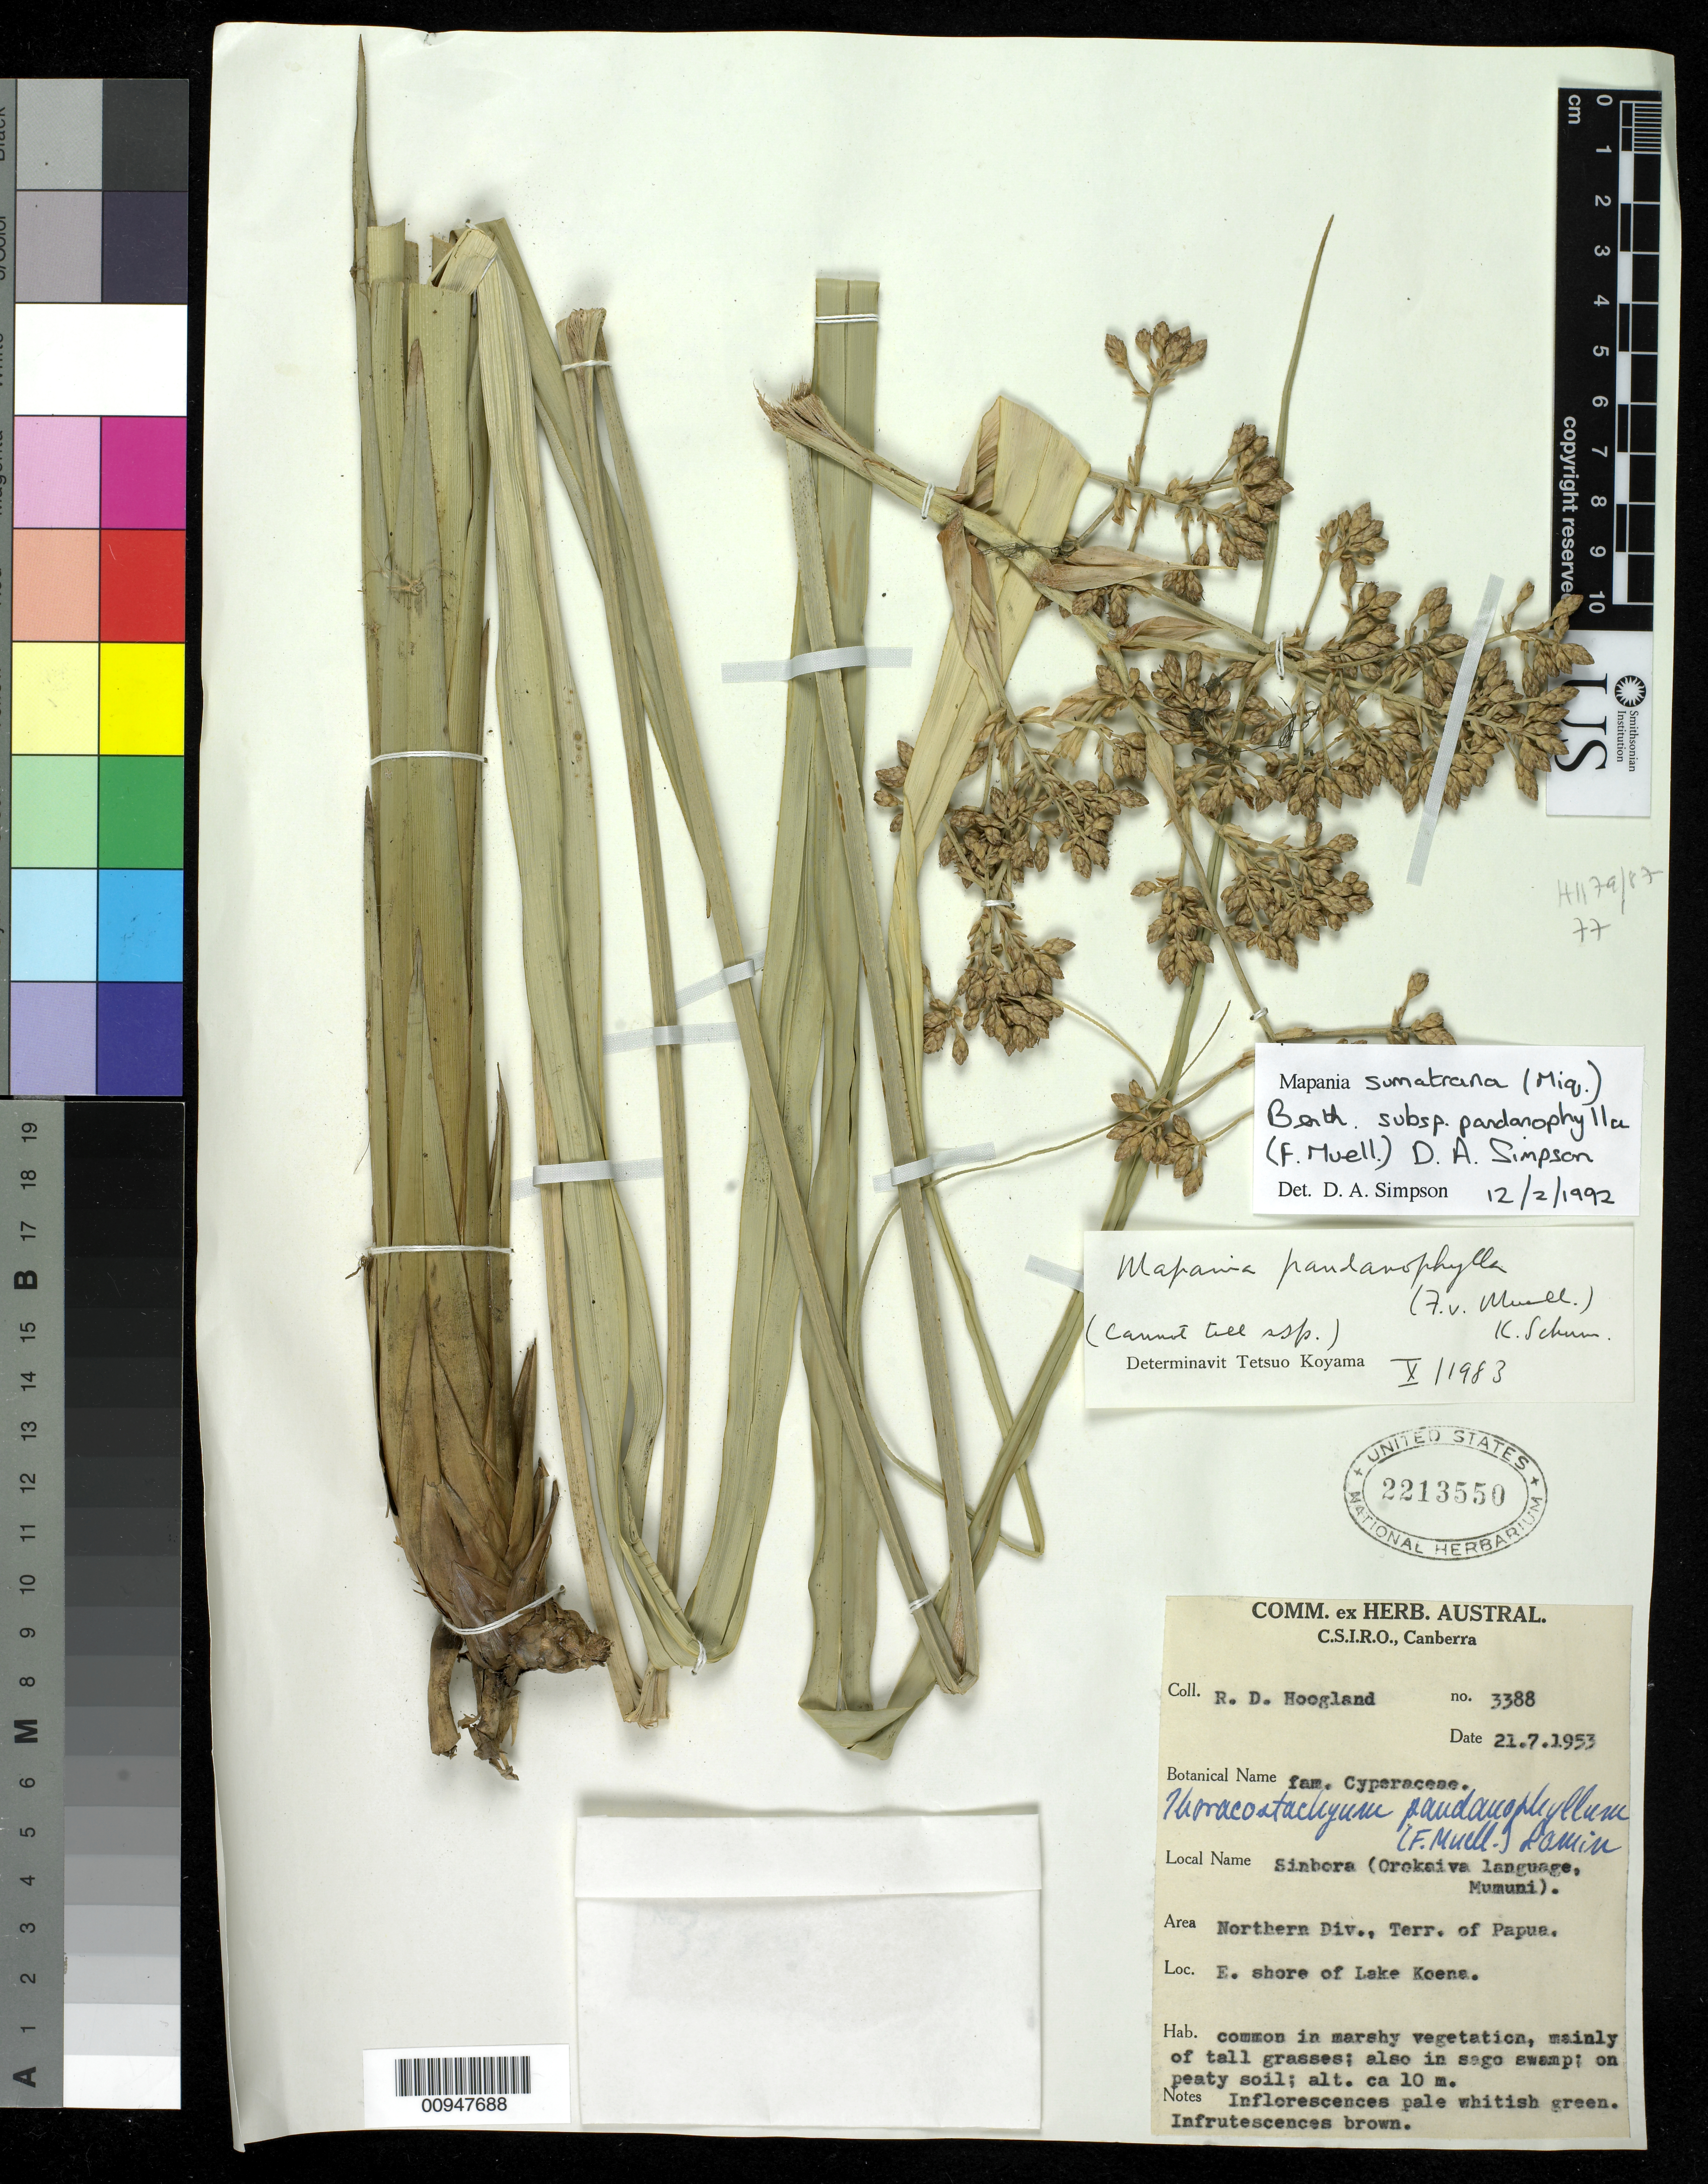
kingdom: Plantae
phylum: Tracheophyta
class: Liliopsida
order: Poales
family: Cyperaceae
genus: Mapania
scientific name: Mapania sumatrana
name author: (Miq.) Benth.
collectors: R. D. Hoogland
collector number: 3388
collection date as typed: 21 Jul 1953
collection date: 1953-07-21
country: Papua New Guinea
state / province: Northern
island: New Guinea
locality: E shore of Lake Koena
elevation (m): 10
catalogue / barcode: US 2213550